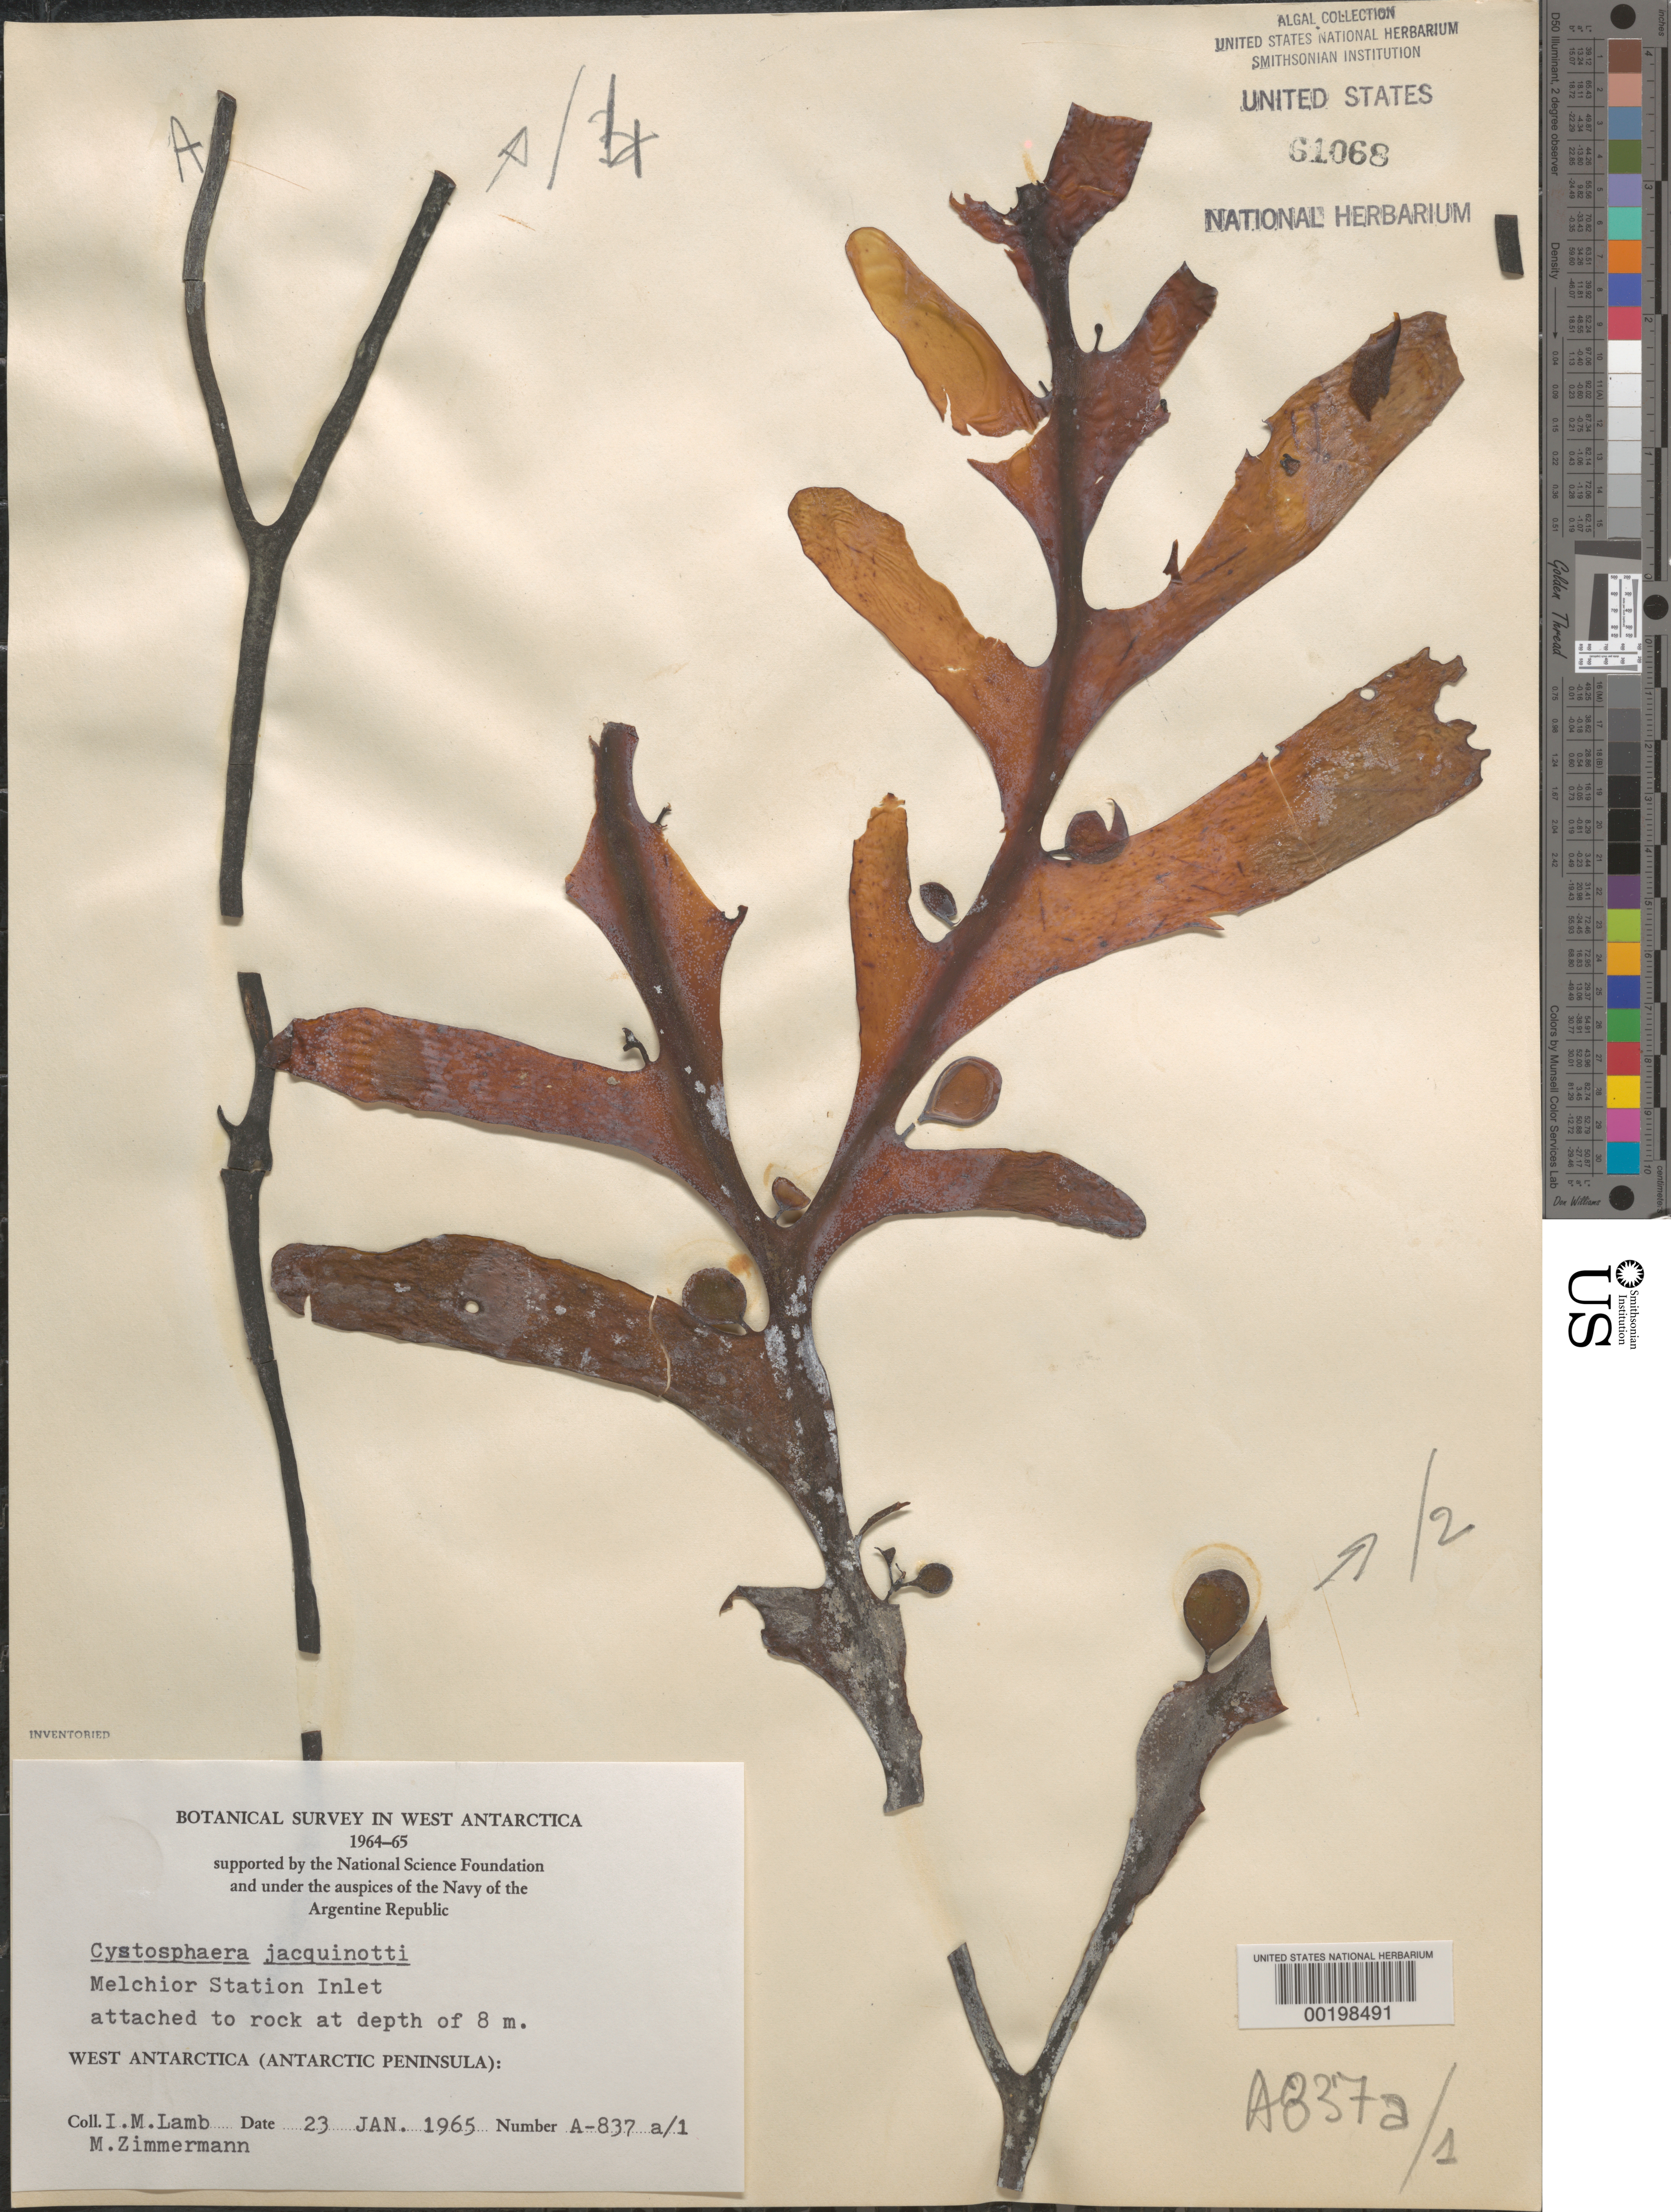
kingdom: Chromista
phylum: Ochrophyta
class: Phaeophyceae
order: Fucales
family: Seirococcaceae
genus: Cystosphaera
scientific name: Cystosphaera jacquinotii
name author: (Montagne) Skottsberg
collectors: I. M. Lamb & M. Zimmermann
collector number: A-837a-1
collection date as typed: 23 Jan 1965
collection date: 1965-01-23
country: Antarctica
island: Gamma Island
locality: Melchior Station Inlet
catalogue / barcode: US 61068